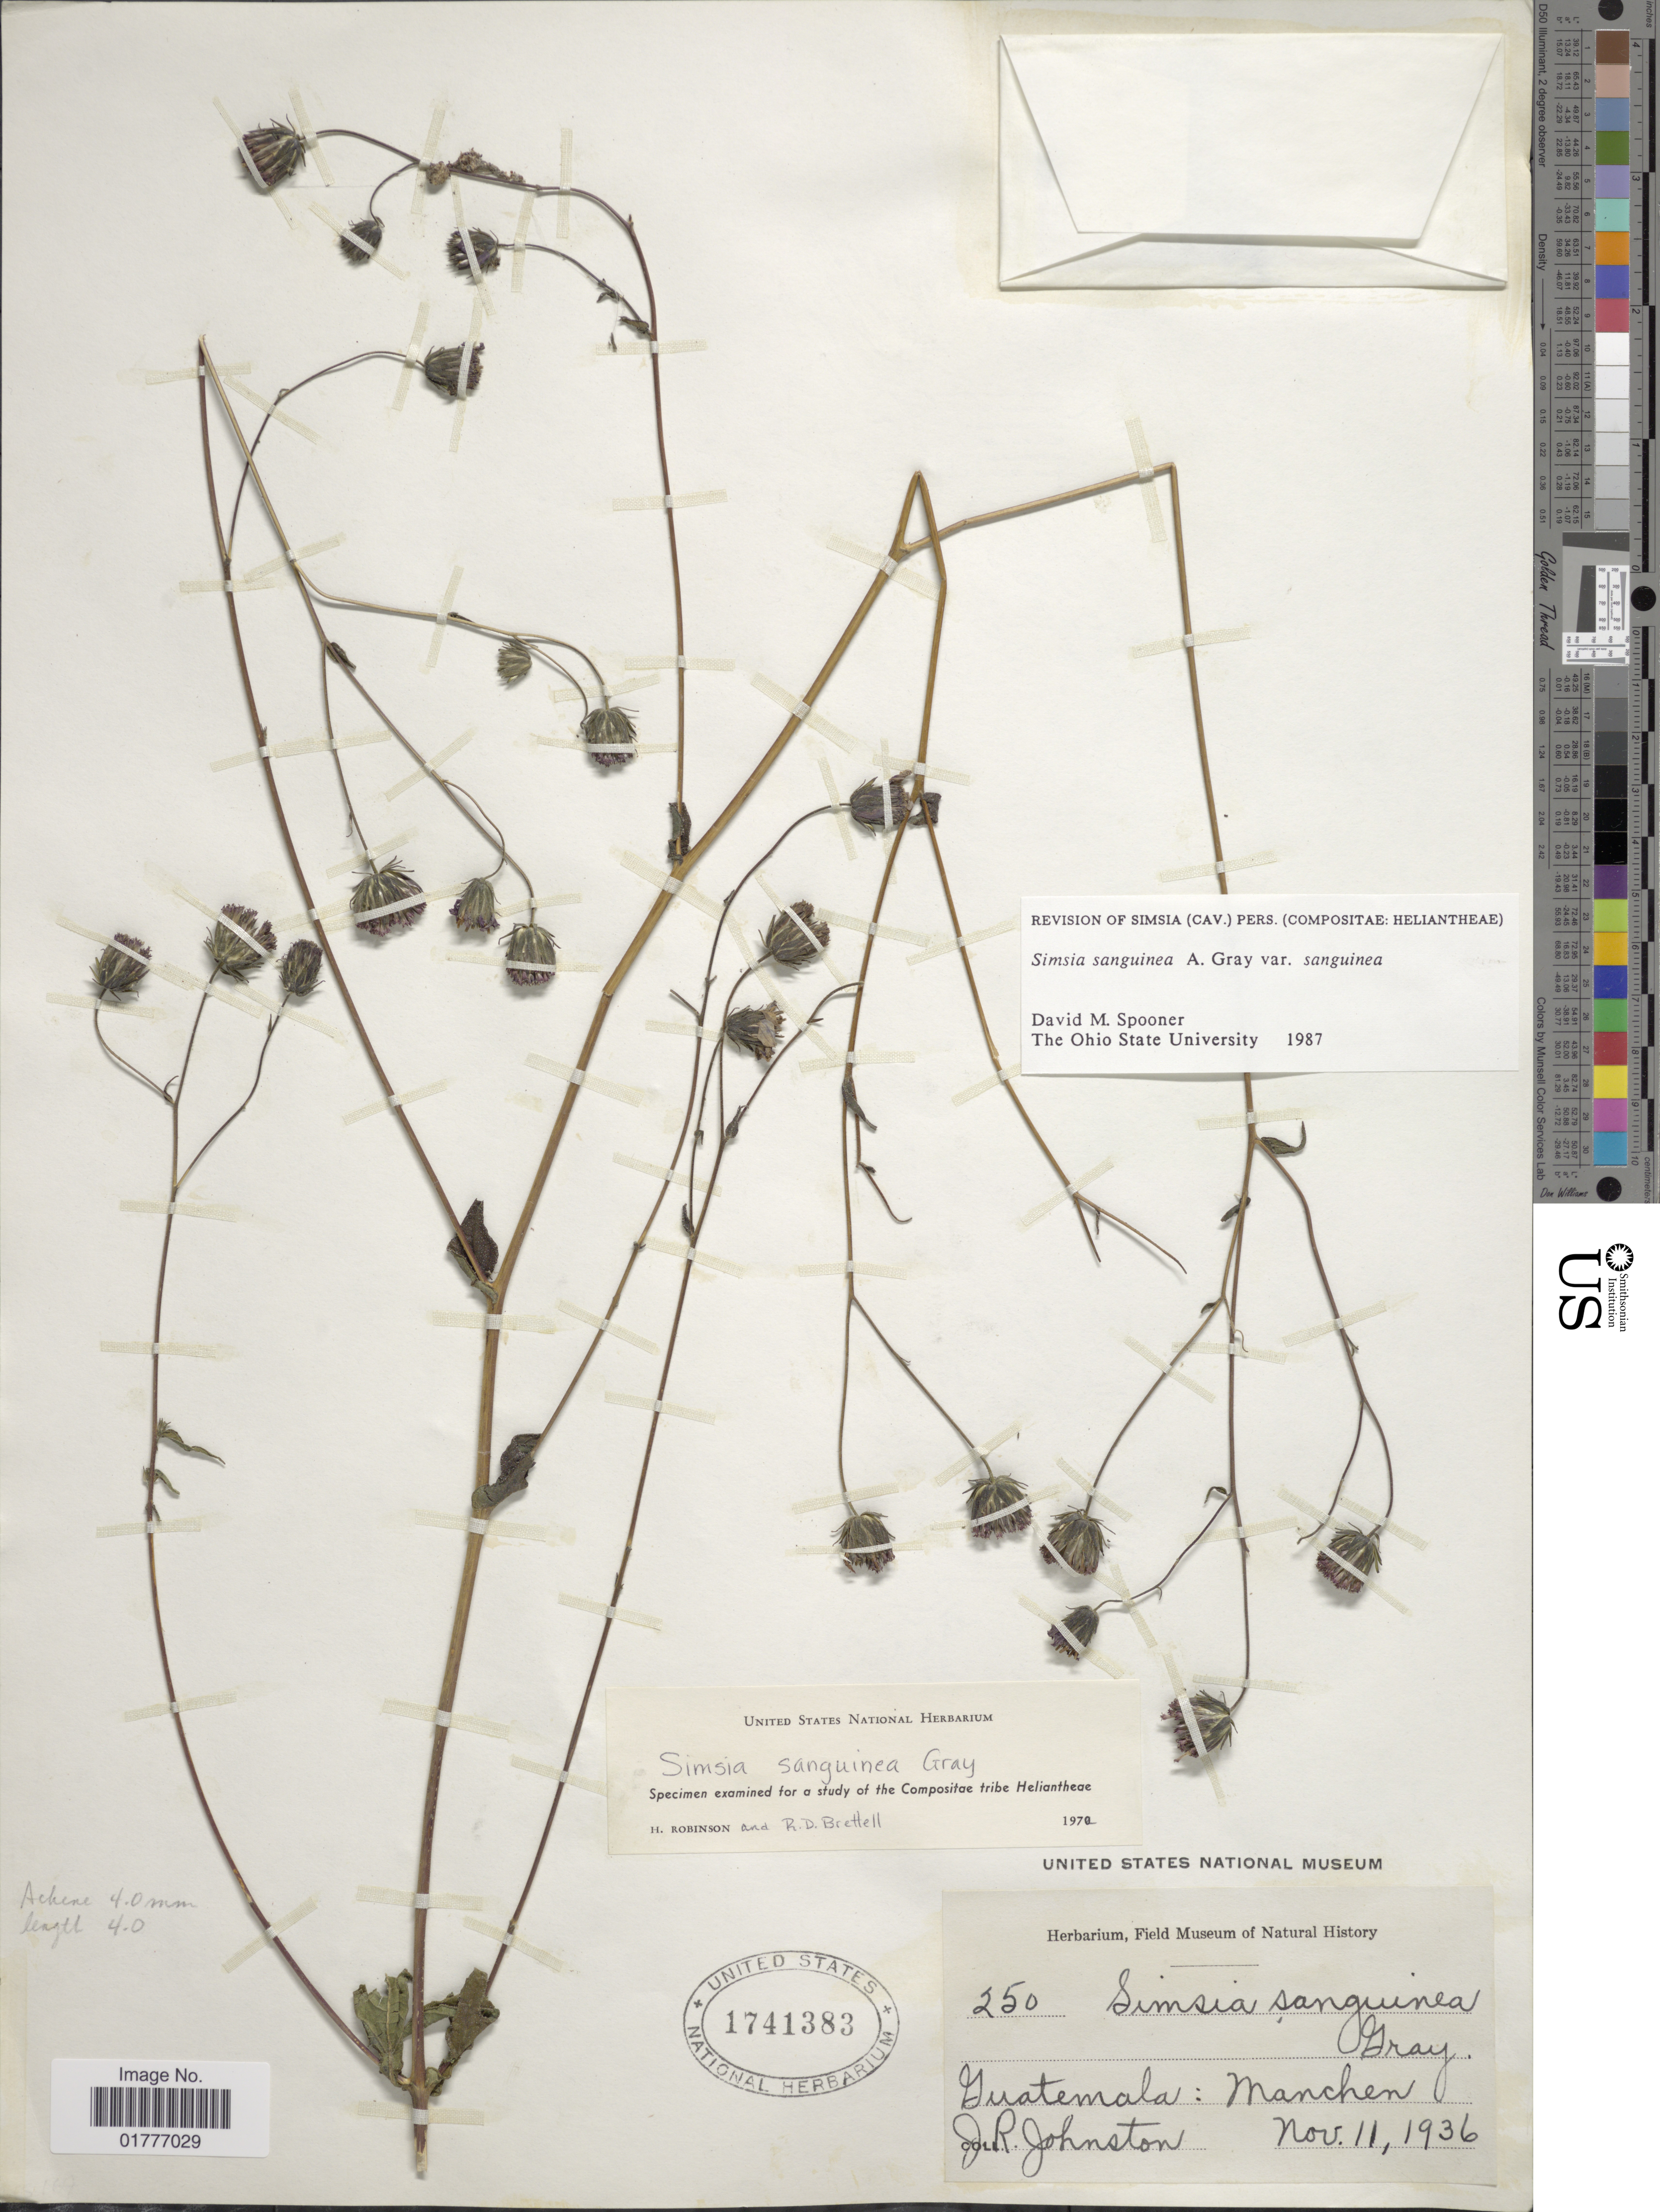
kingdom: Plantae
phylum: Tracheophyta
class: Magnoliopsida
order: Asterales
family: Asteraceae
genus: Simsia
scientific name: Simsia sanguinea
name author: A. Gray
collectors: J. Johnston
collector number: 250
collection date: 1936-11-11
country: Guatemala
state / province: Guatemala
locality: Guatemala: Manchen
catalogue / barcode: US 1741383